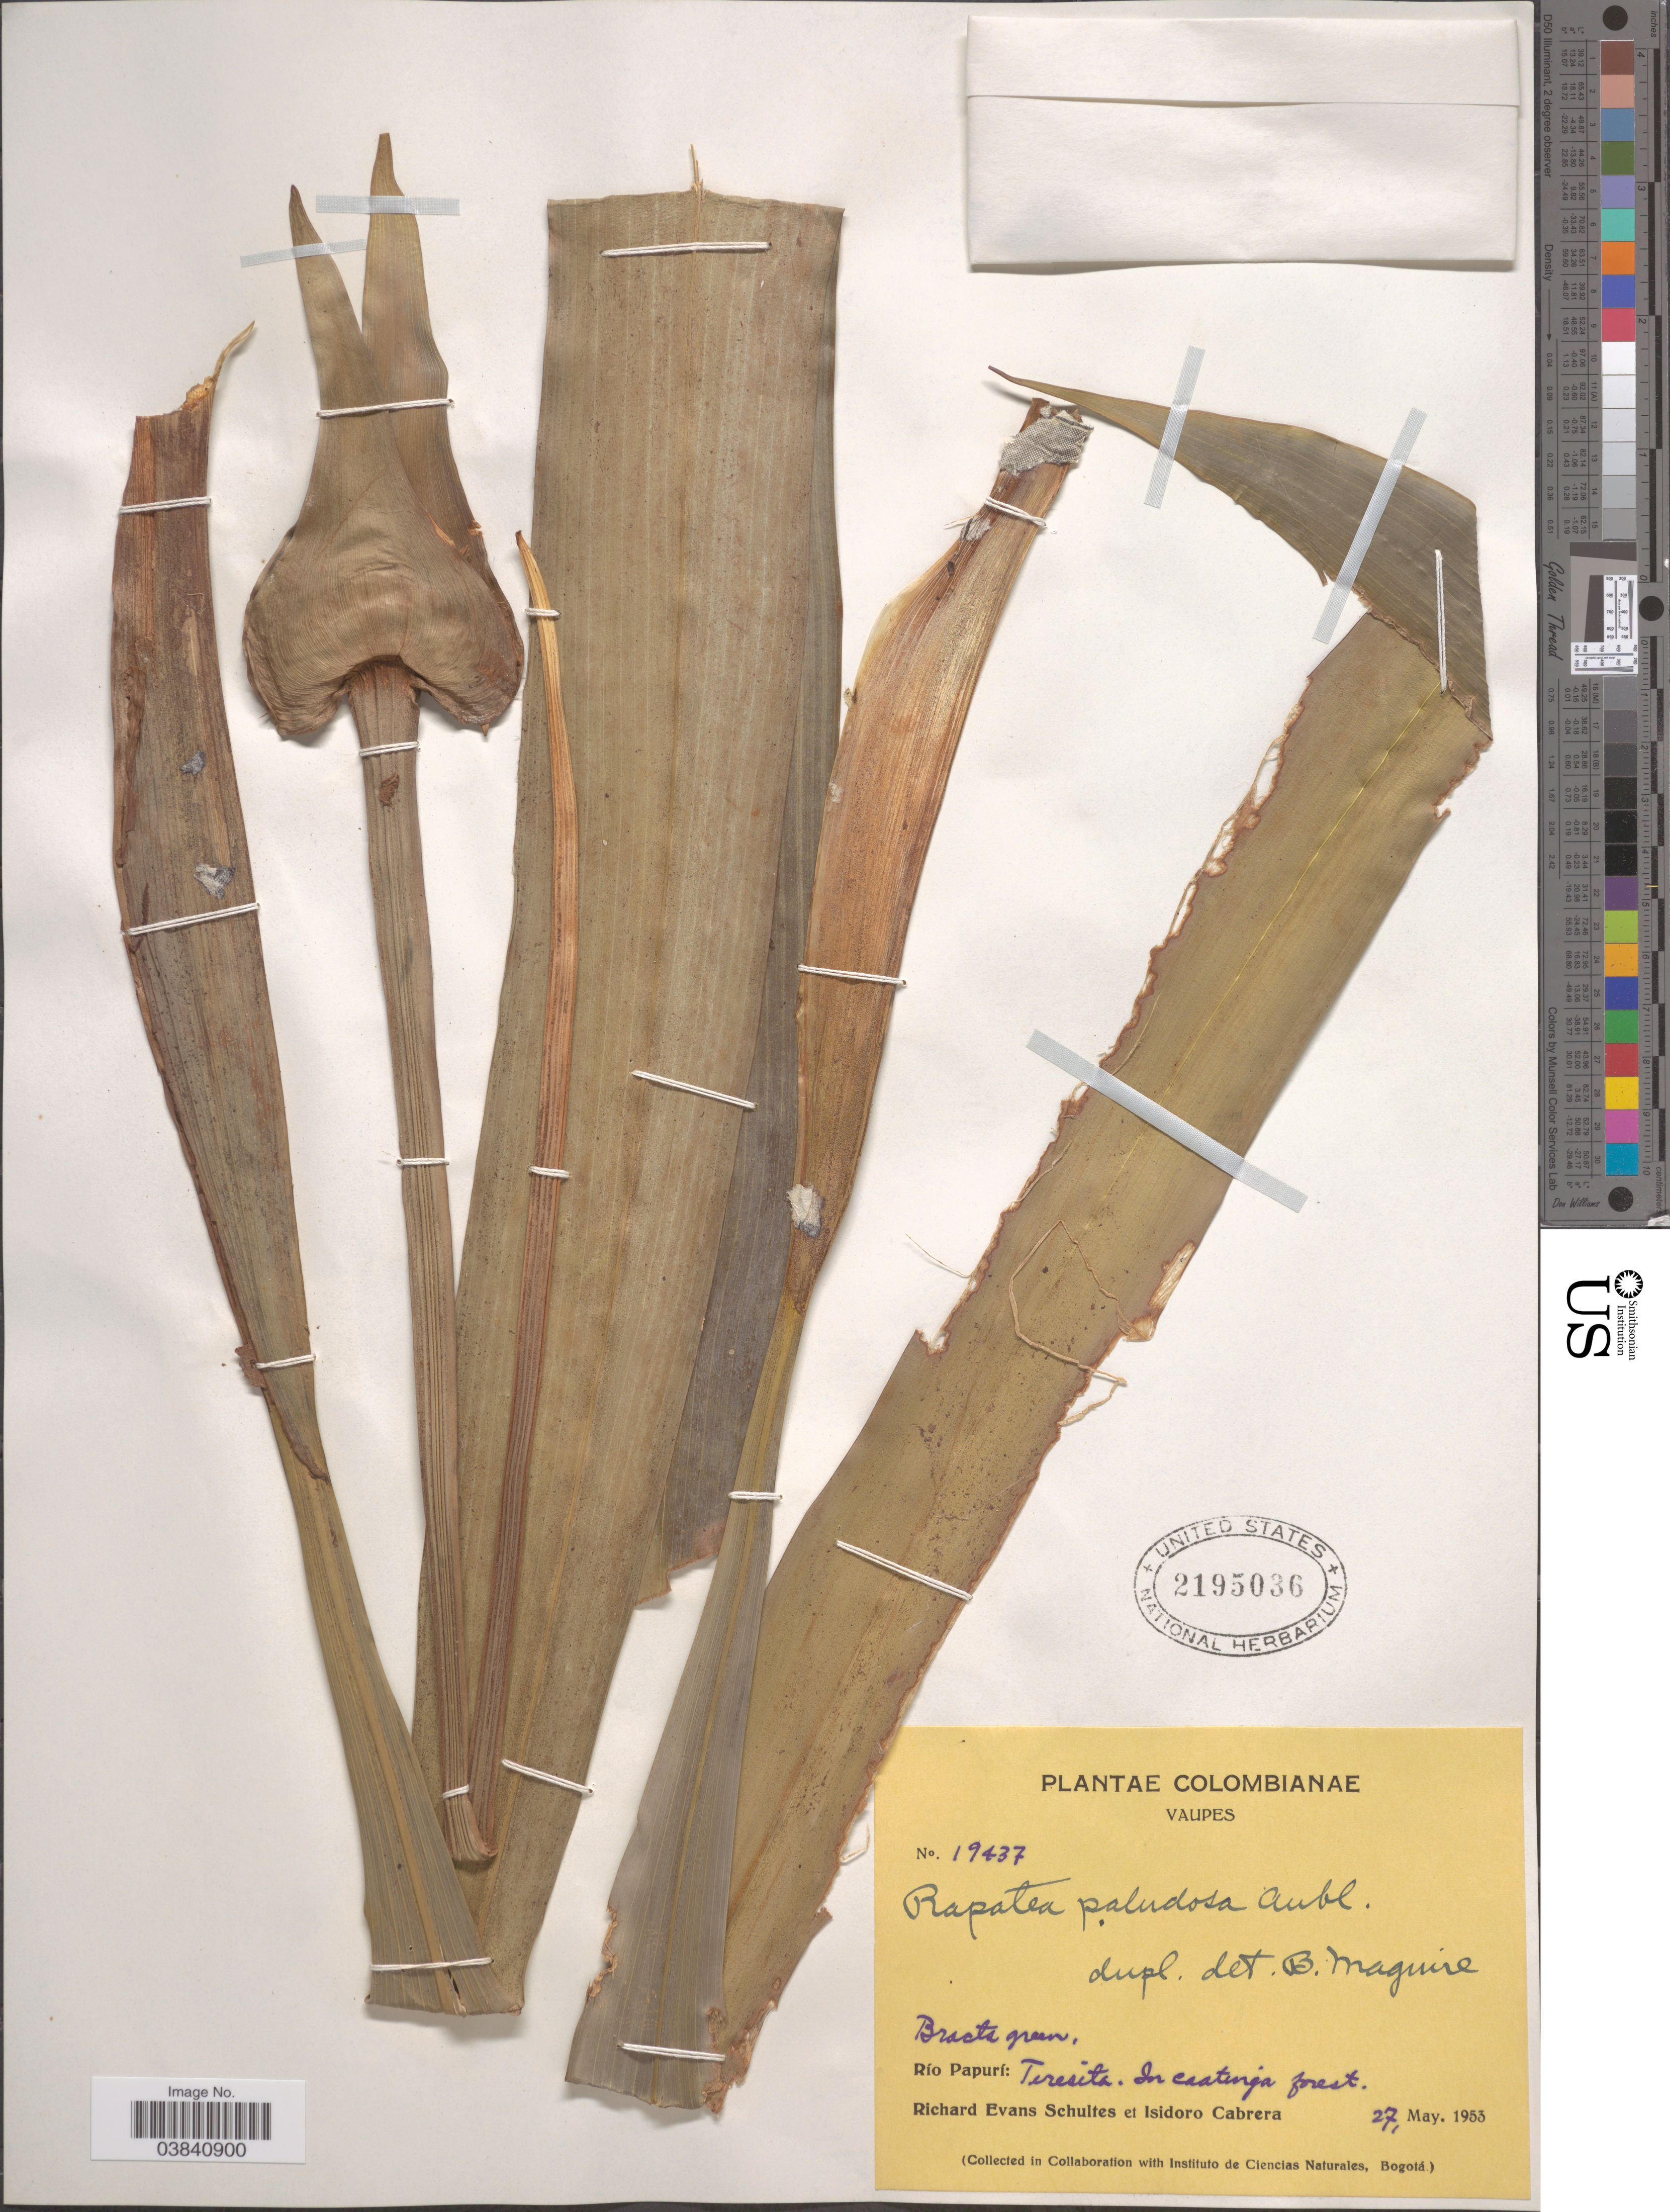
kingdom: Plantae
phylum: Tracheophyta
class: Liliopsida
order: Poales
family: Rapateaceae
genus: Rapatea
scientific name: Rapatea paludosa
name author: Aubl.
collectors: R. E. Schultes & I. Cabrera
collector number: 19437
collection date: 1953-05-27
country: Colombia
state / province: Vaupés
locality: Río Papurí: Teresita.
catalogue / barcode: US 2195036